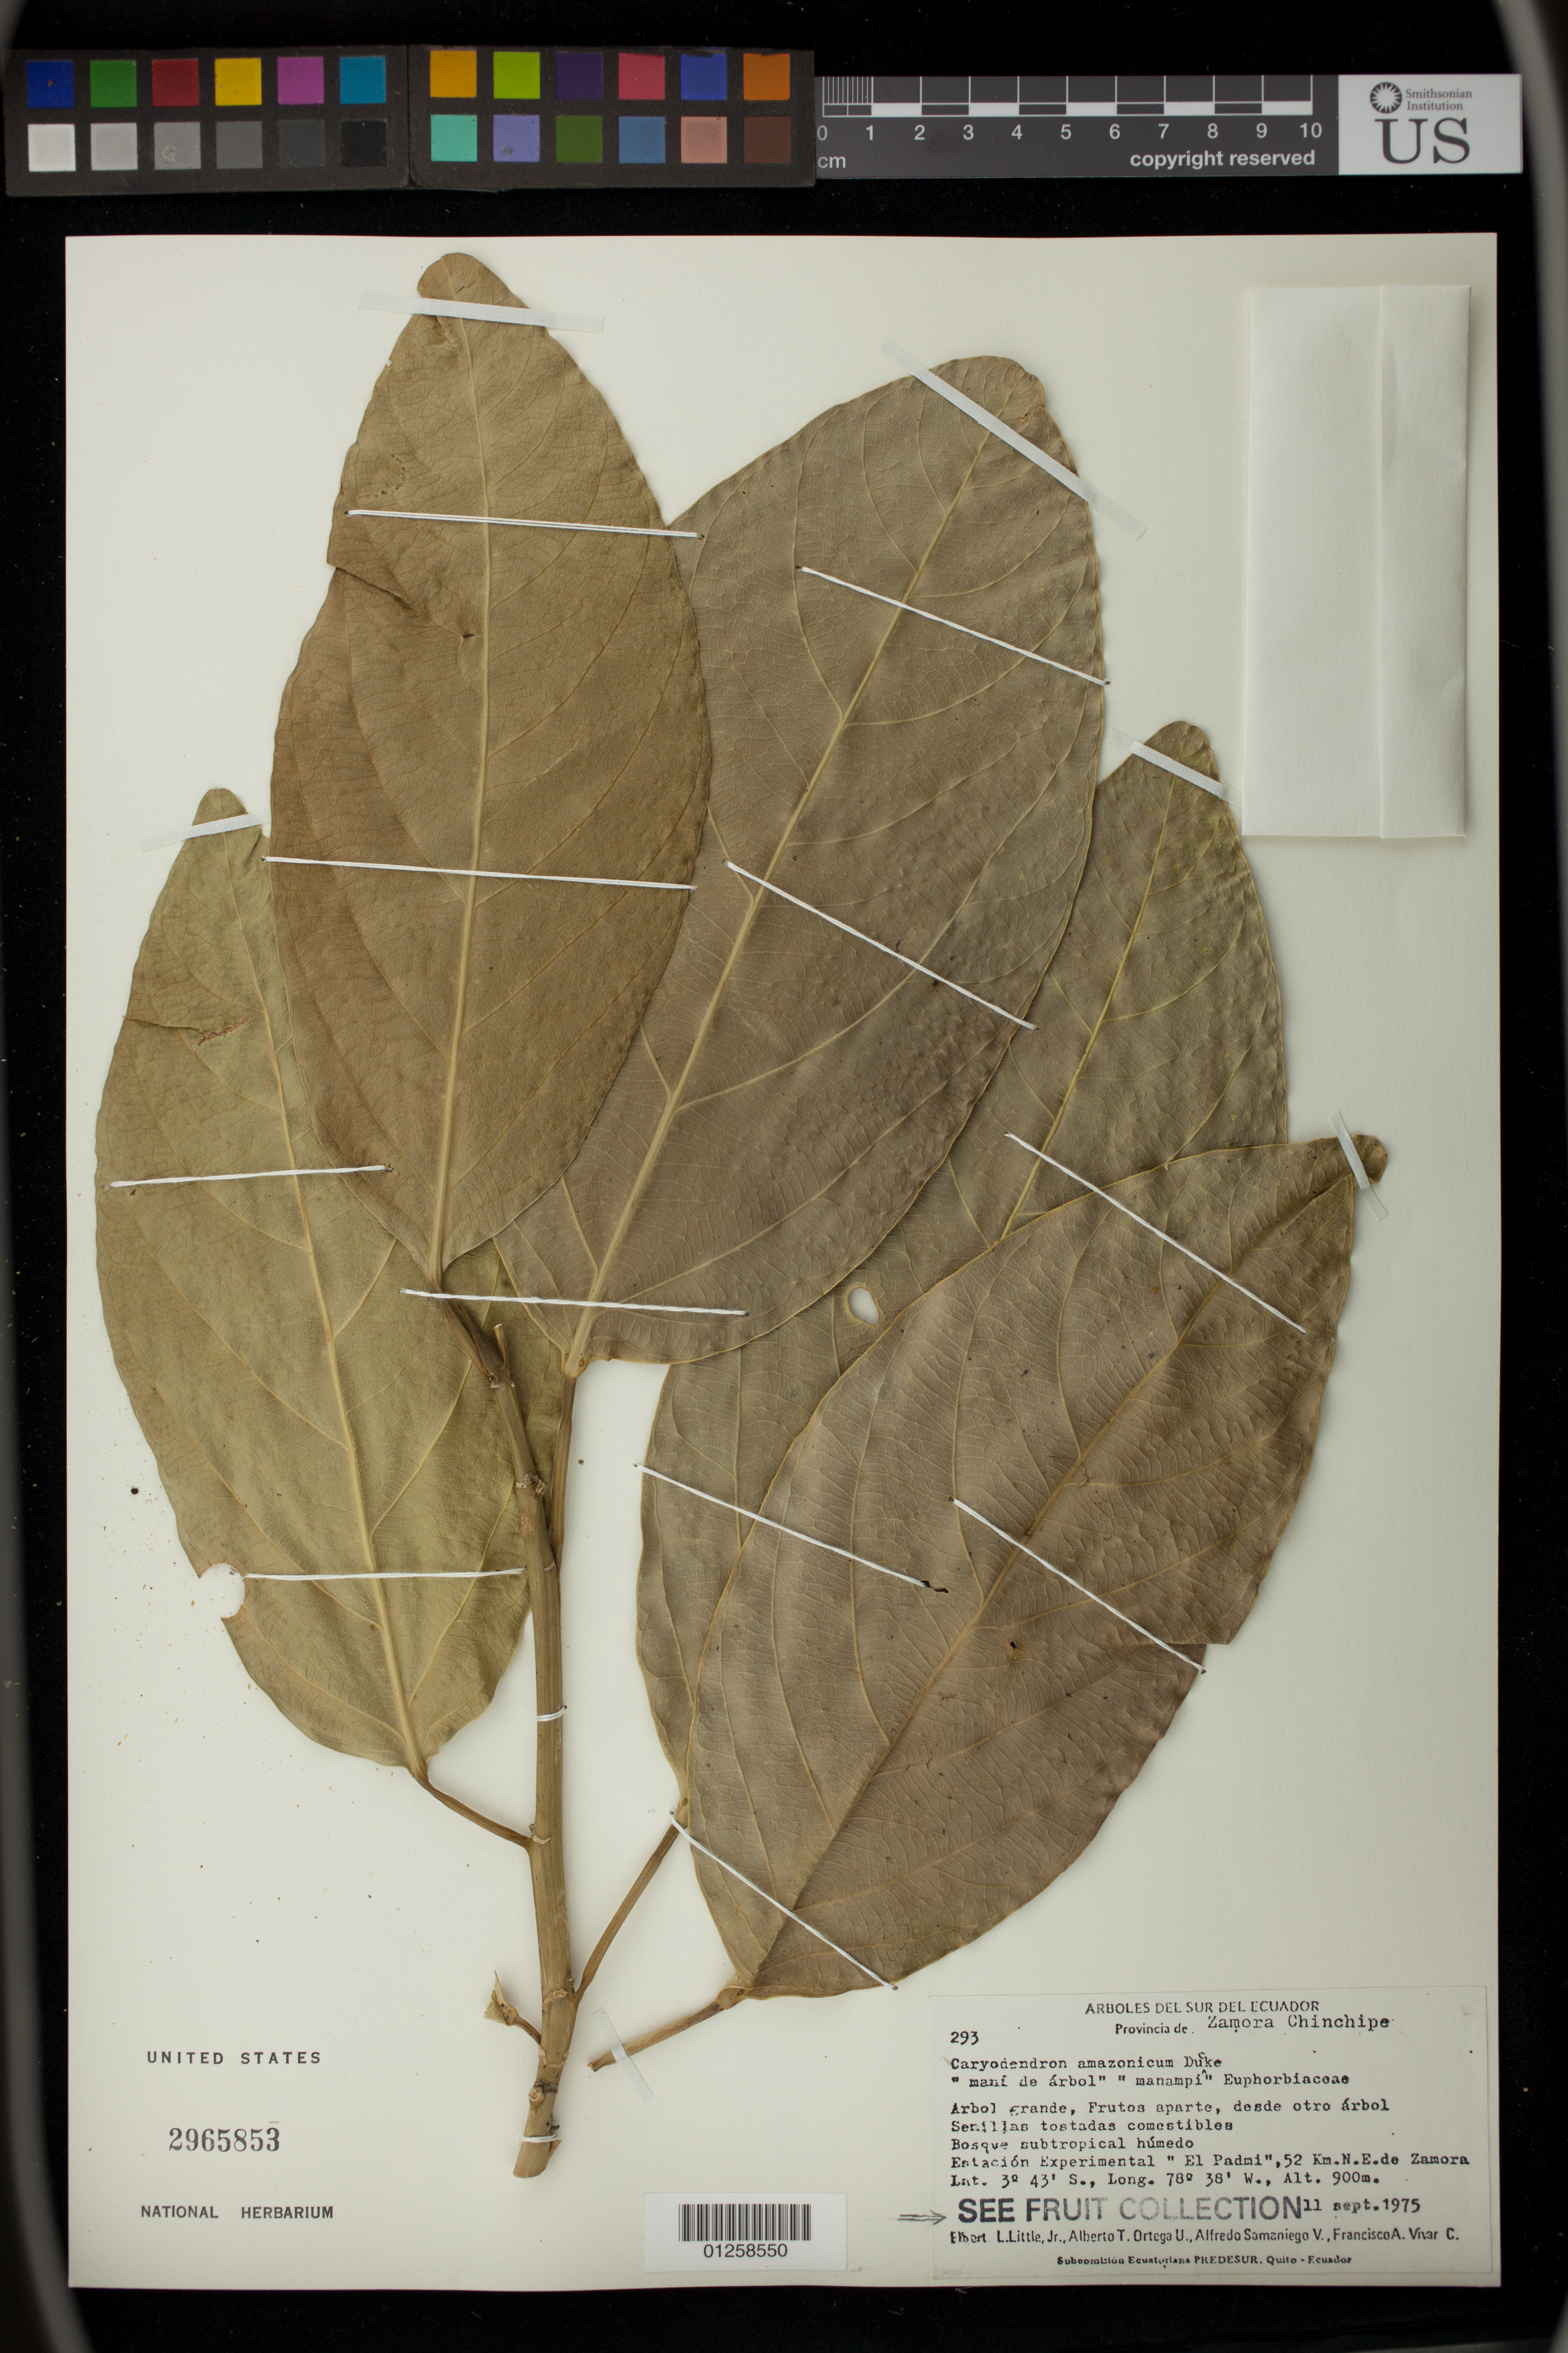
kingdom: Plantae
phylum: Tracheophyta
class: Magnoliopsida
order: Malpighiales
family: Euphorbiaceae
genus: Caryodendron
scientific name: Caryodendron amazonicum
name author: Ducke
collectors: E. L. Little, A. T. Ortega U., A. V. Samaniego & F. A. Vivar C.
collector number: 293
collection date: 1975-09-11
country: Ecuador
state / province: Zamora-Chinchipe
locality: Estacion Experimental "El Padmi", 52 Km. N.E. de Zamora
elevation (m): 900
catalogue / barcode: US 2965853